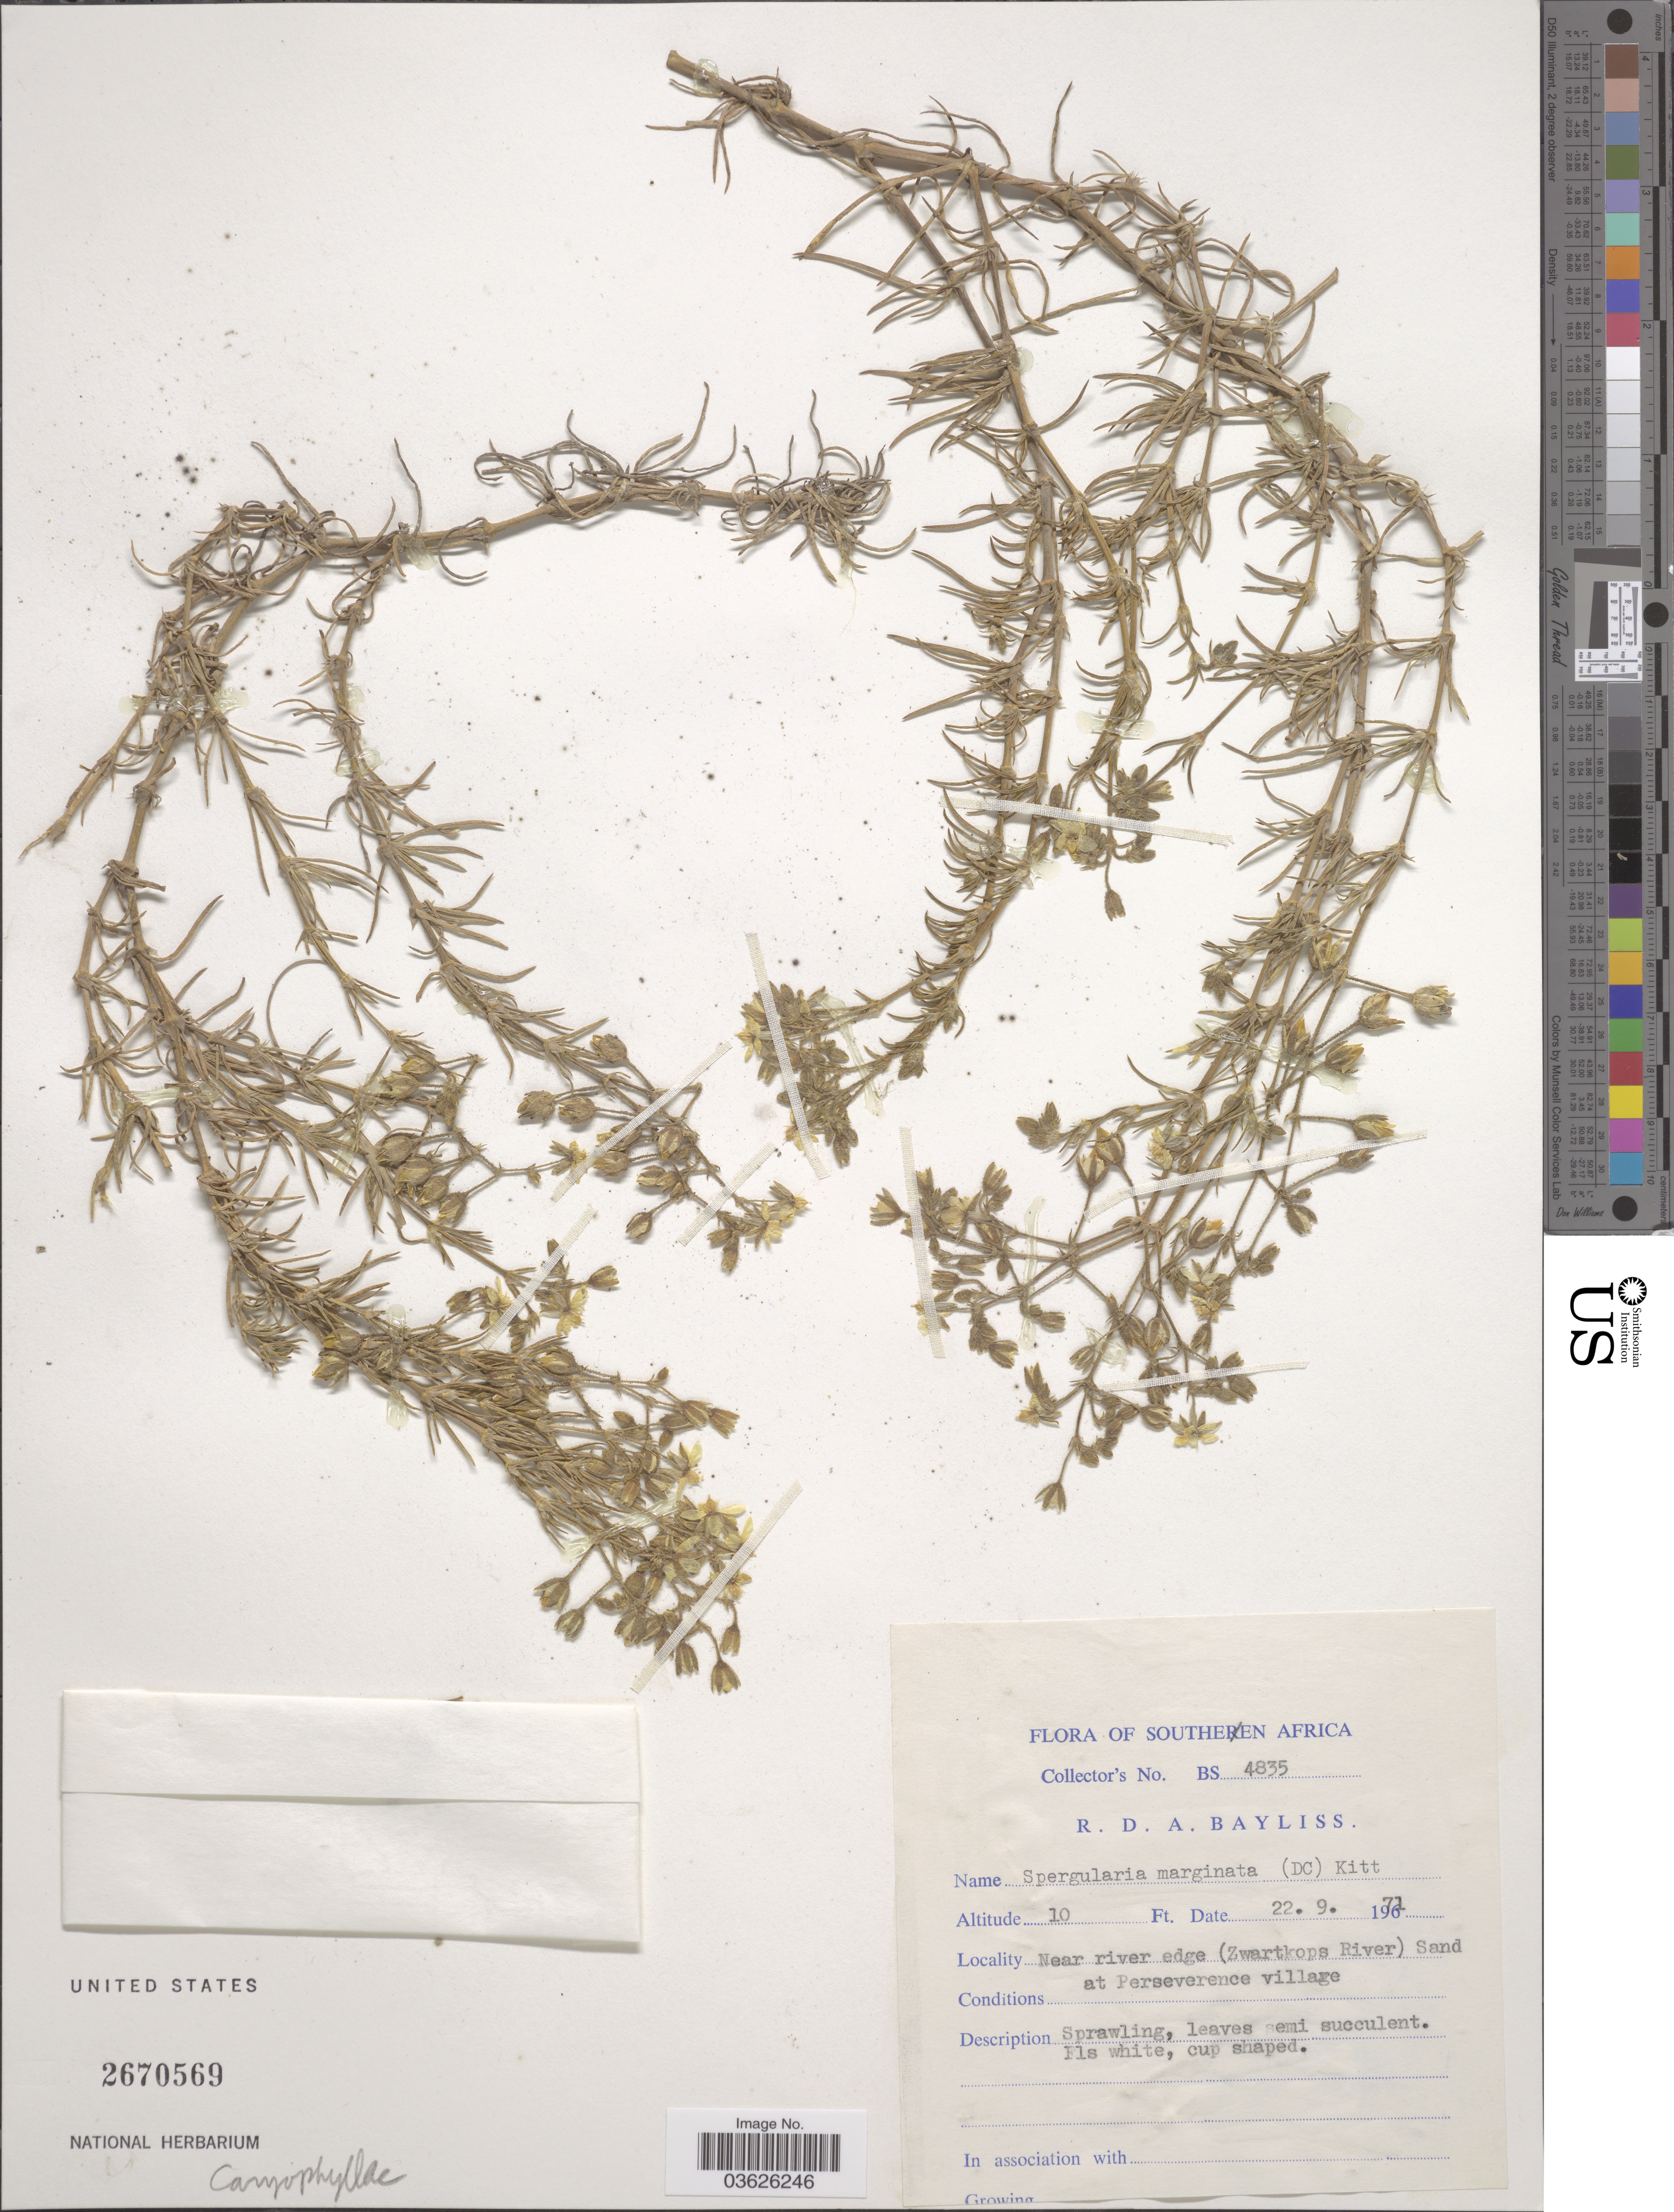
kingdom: Plantae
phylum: Tracheophyta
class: Magnoliopsida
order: Caryophyllales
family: Caryophyllaceae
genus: Spergularia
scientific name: Spergularia marginata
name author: (DC.) Kitt.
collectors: R. Bayliss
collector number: BS 4835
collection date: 1971-09-22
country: South Africa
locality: Southern Africa. Near river edge (Zwartkops River) Sand at Perseverence village.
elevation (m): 3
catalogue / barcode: US 2670569